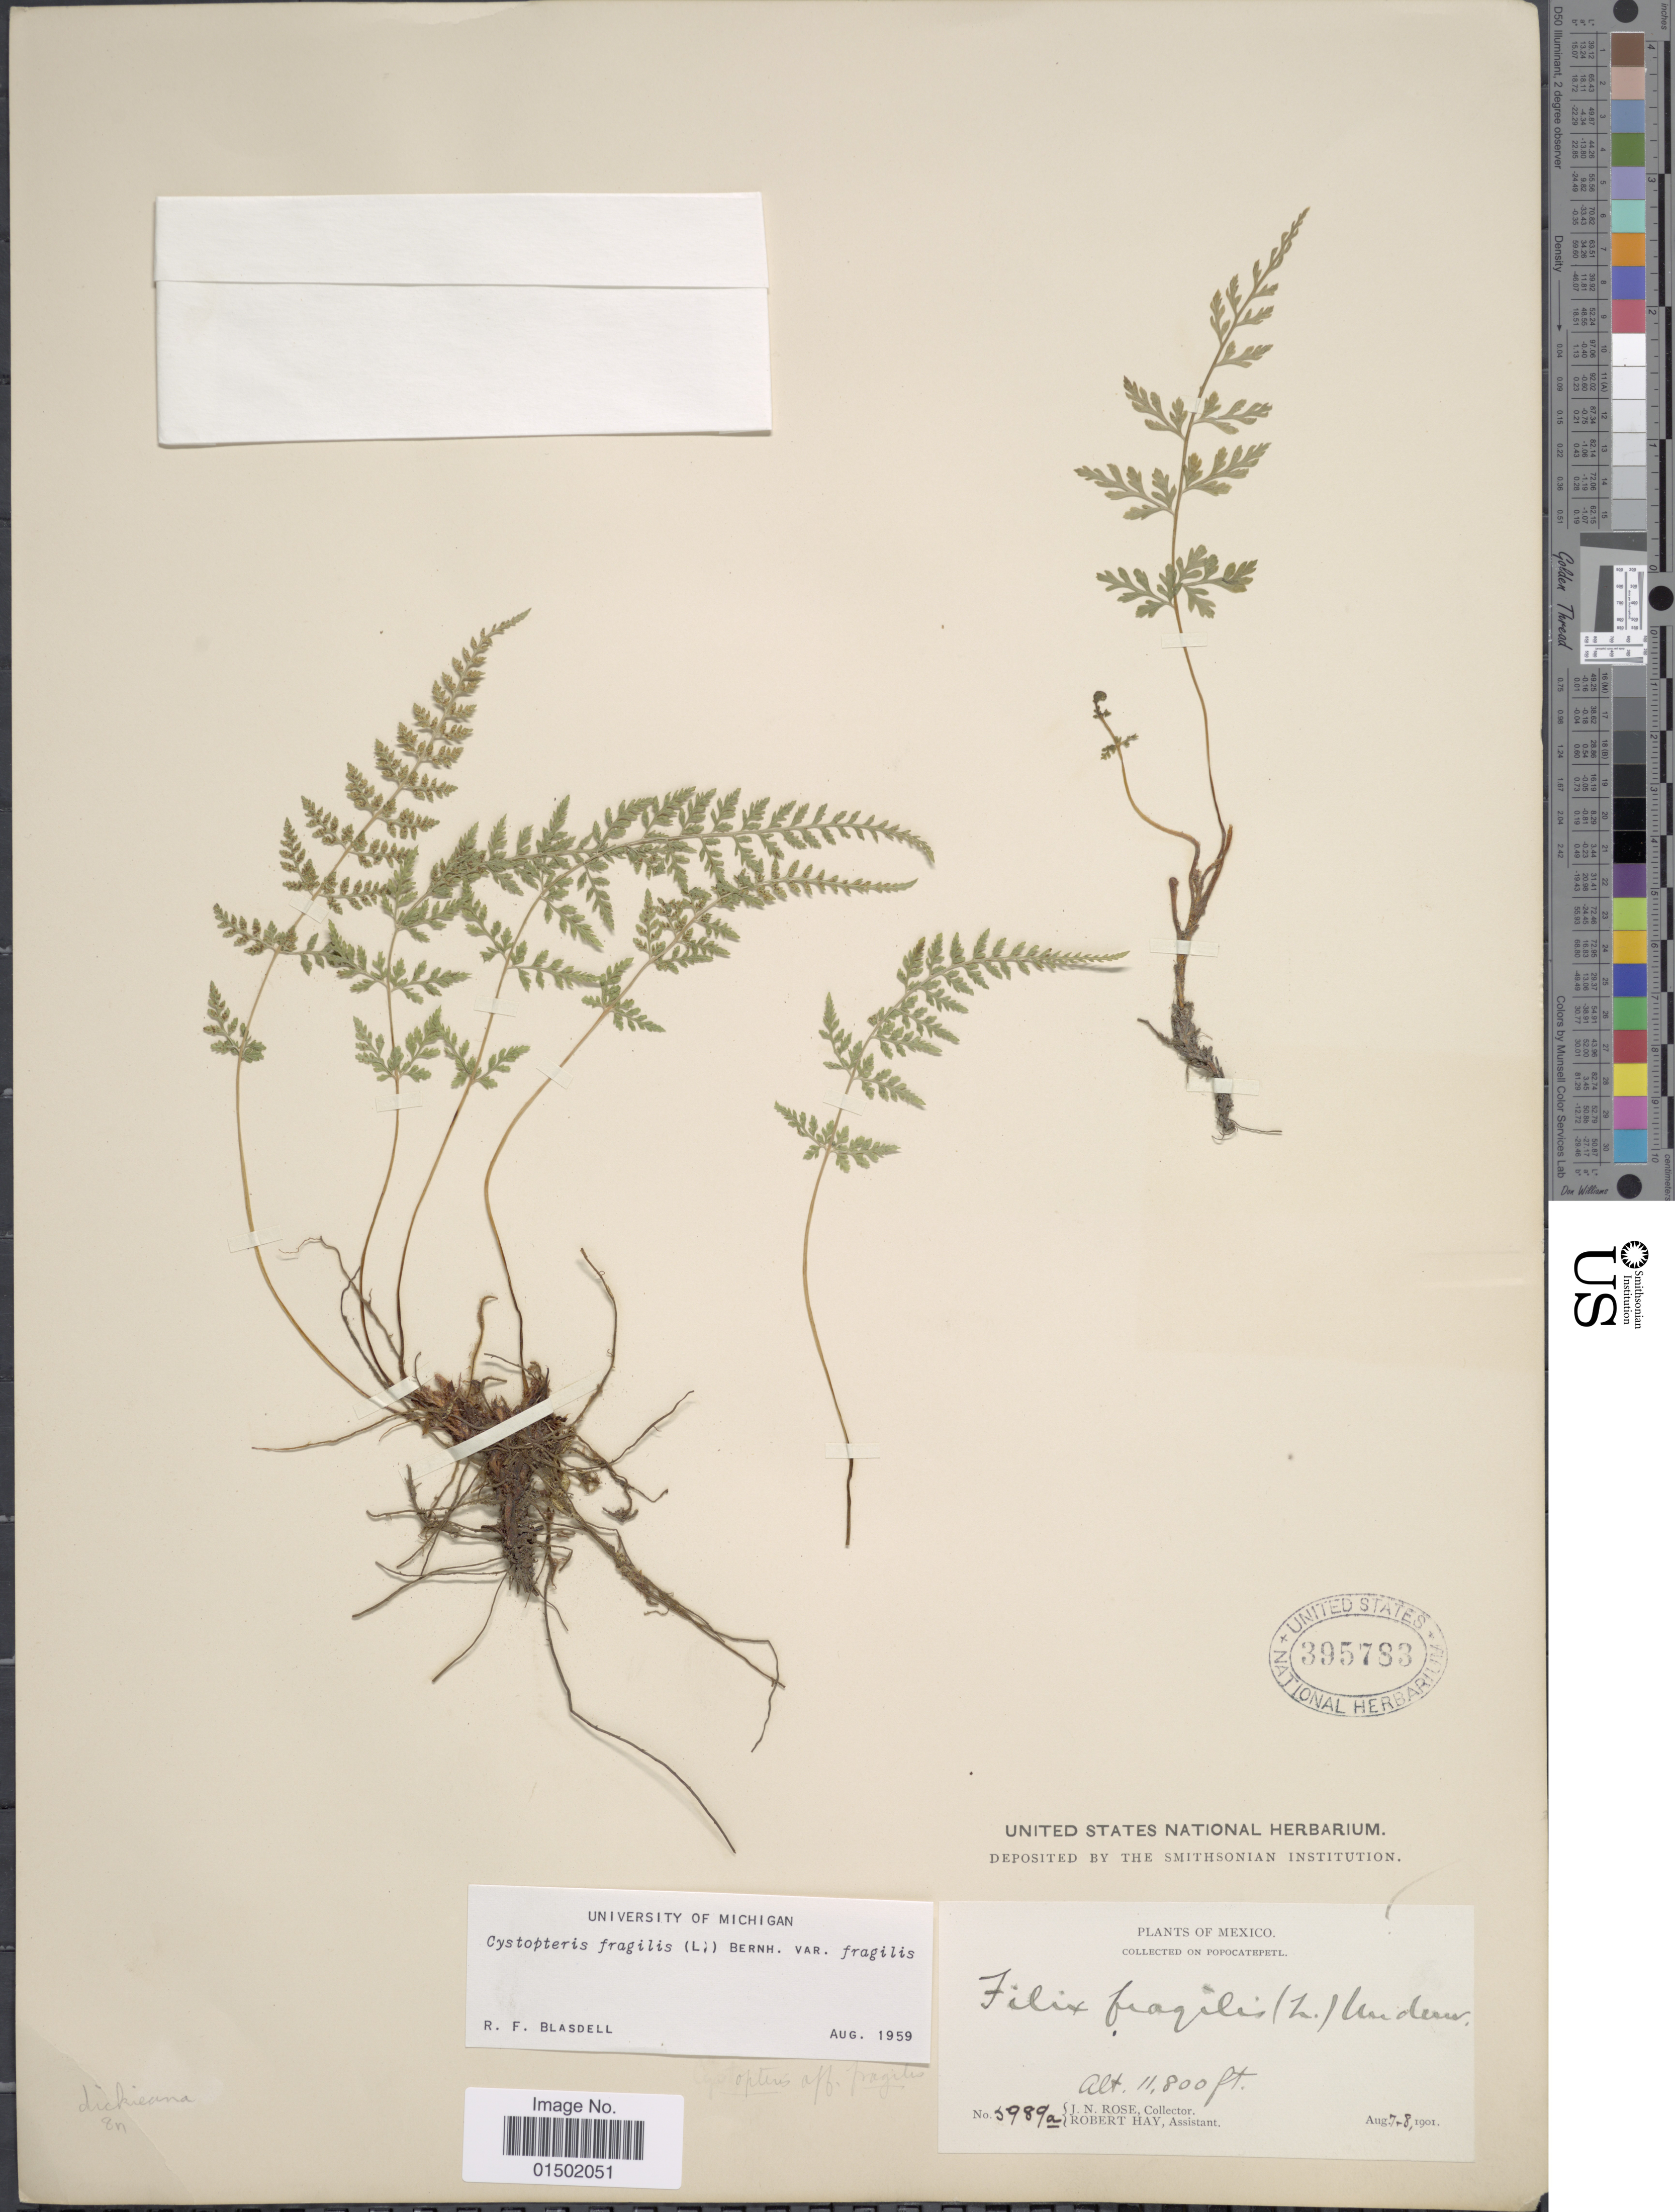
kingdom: Plantae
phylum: Tracheophyta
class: Polypodiopsida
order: Polypodiales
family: Cystopteridaceae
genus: Cystopteris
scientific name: Cystopteris fragilis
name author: (L.) Bernh.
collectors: J. N. Rose & R. H. Hay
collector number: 5989a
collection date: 1901-08-07/1901-08-08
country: Mexico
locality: Popocatepetl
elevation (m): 3597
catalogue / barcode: US 395783